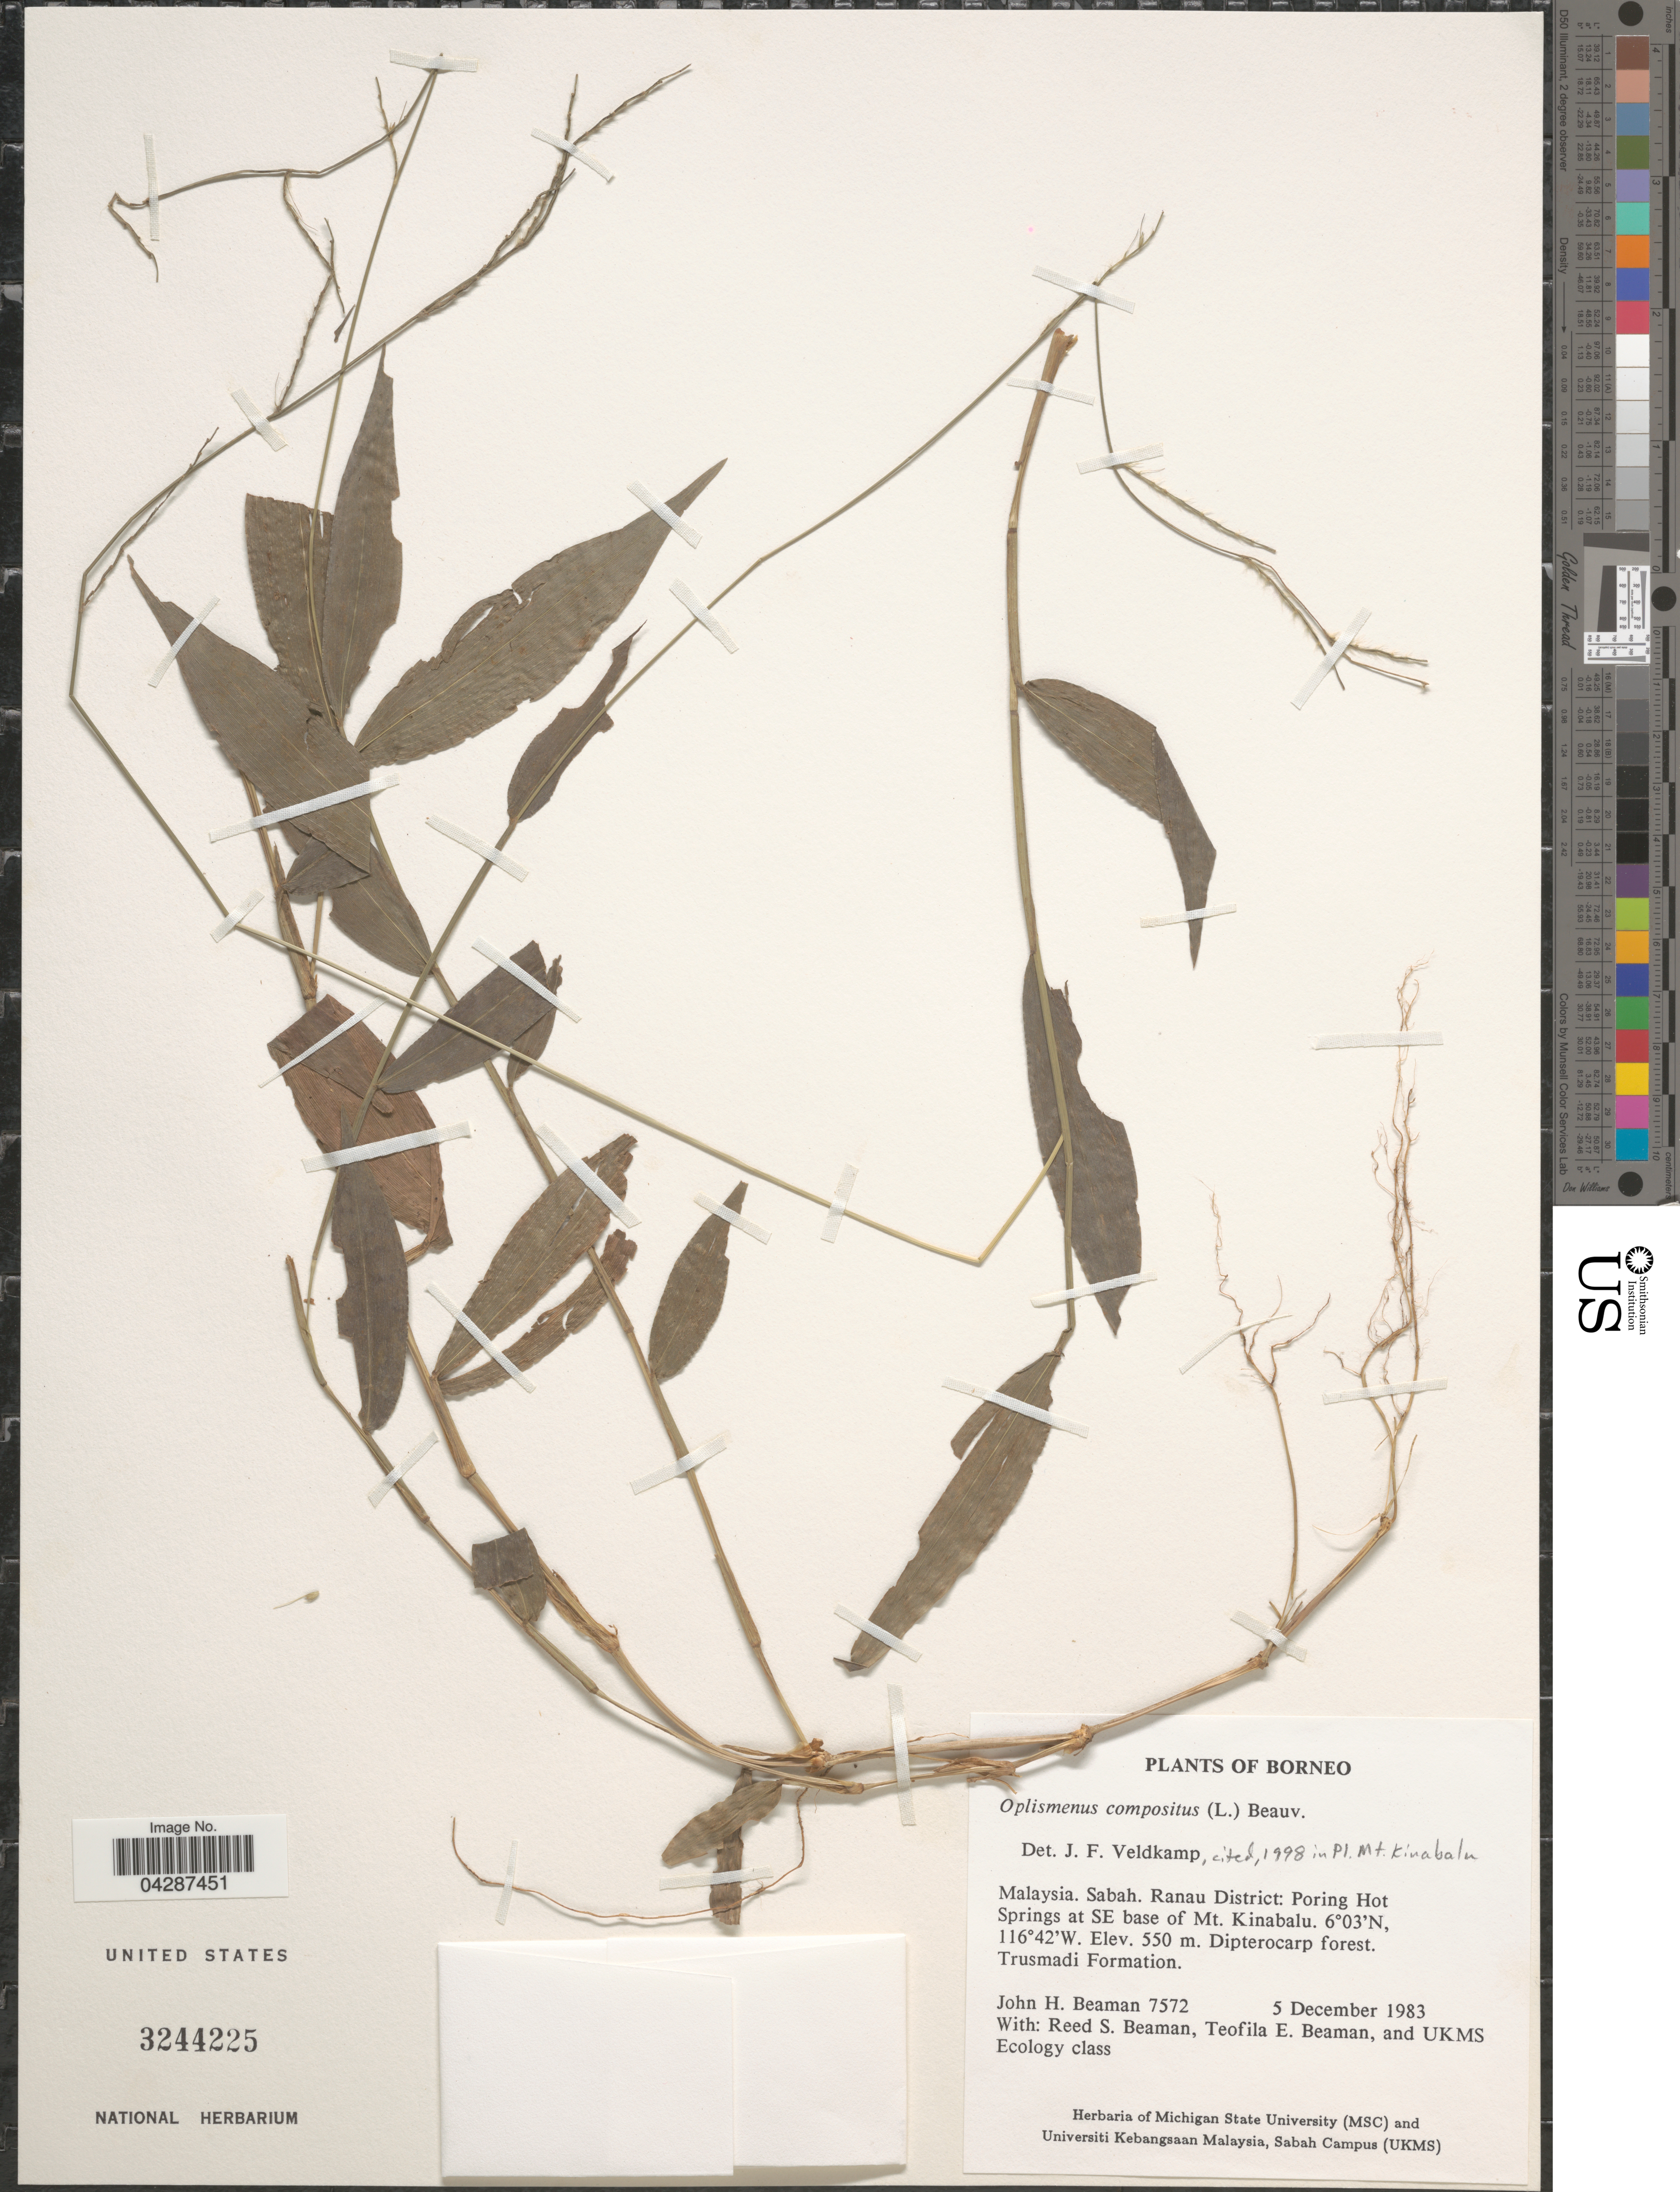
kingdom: Plantae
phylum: Tracheophyta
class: Liliopsida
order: Poales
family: Poaceae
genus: Oplismenus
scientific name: Oplismenus compositus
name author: (L.) P. Beauv.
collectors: J. H. Beaman, R. S. Beaman, T. E. Beaman & UKMS Ecology Class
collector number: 7572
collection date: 1983-12-05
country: Malaysia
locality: Borneo. Malaysia. Sabah. Ranau District: Poring Hot Springs at SE base of Mt. Kinabalu. Dipterocarp forest.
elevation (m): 550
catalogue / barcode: US 3244225